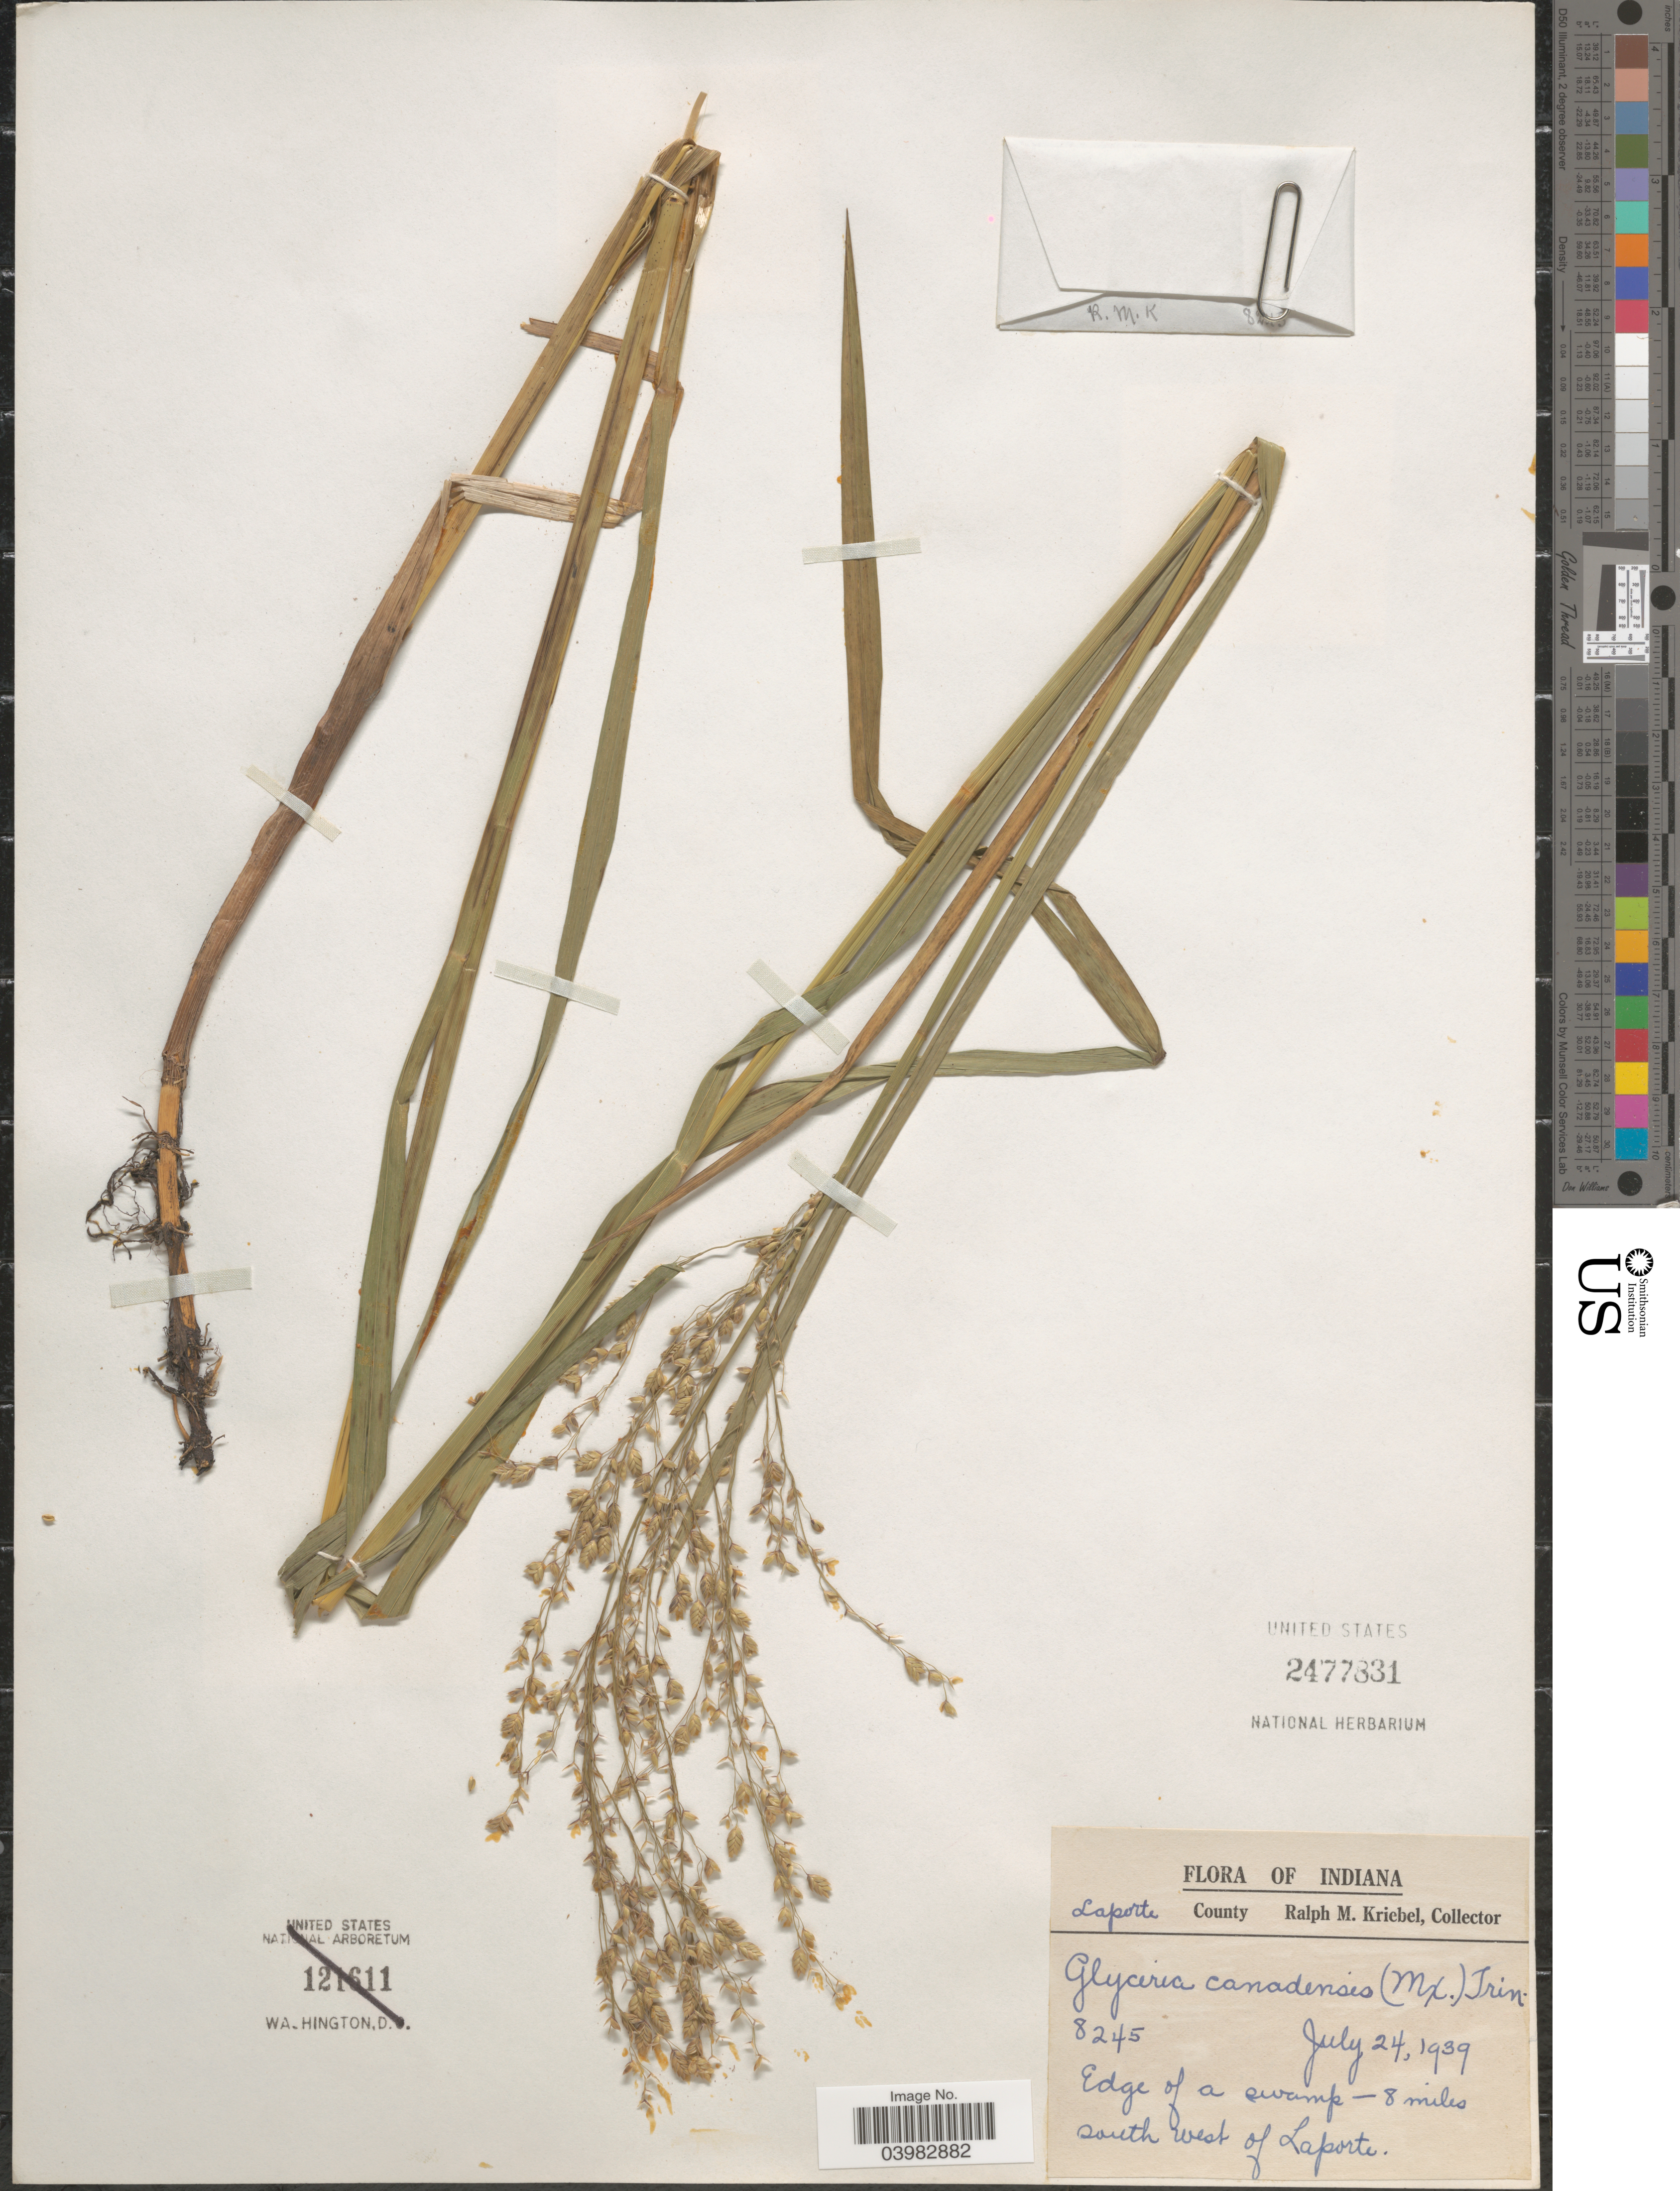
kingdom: Plantae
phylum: Tracheophyta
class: Liliopsida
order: Poales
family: Poaceae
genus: Glyceria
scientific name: Glyceria canadensis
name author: (Michx.) Trin.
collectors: R. M. Kriebel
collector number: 8245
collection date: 1939-07-24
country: United States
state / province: Indiana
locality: Laporte County. 8 miles south west of Laporte.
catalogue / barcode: US 2477831